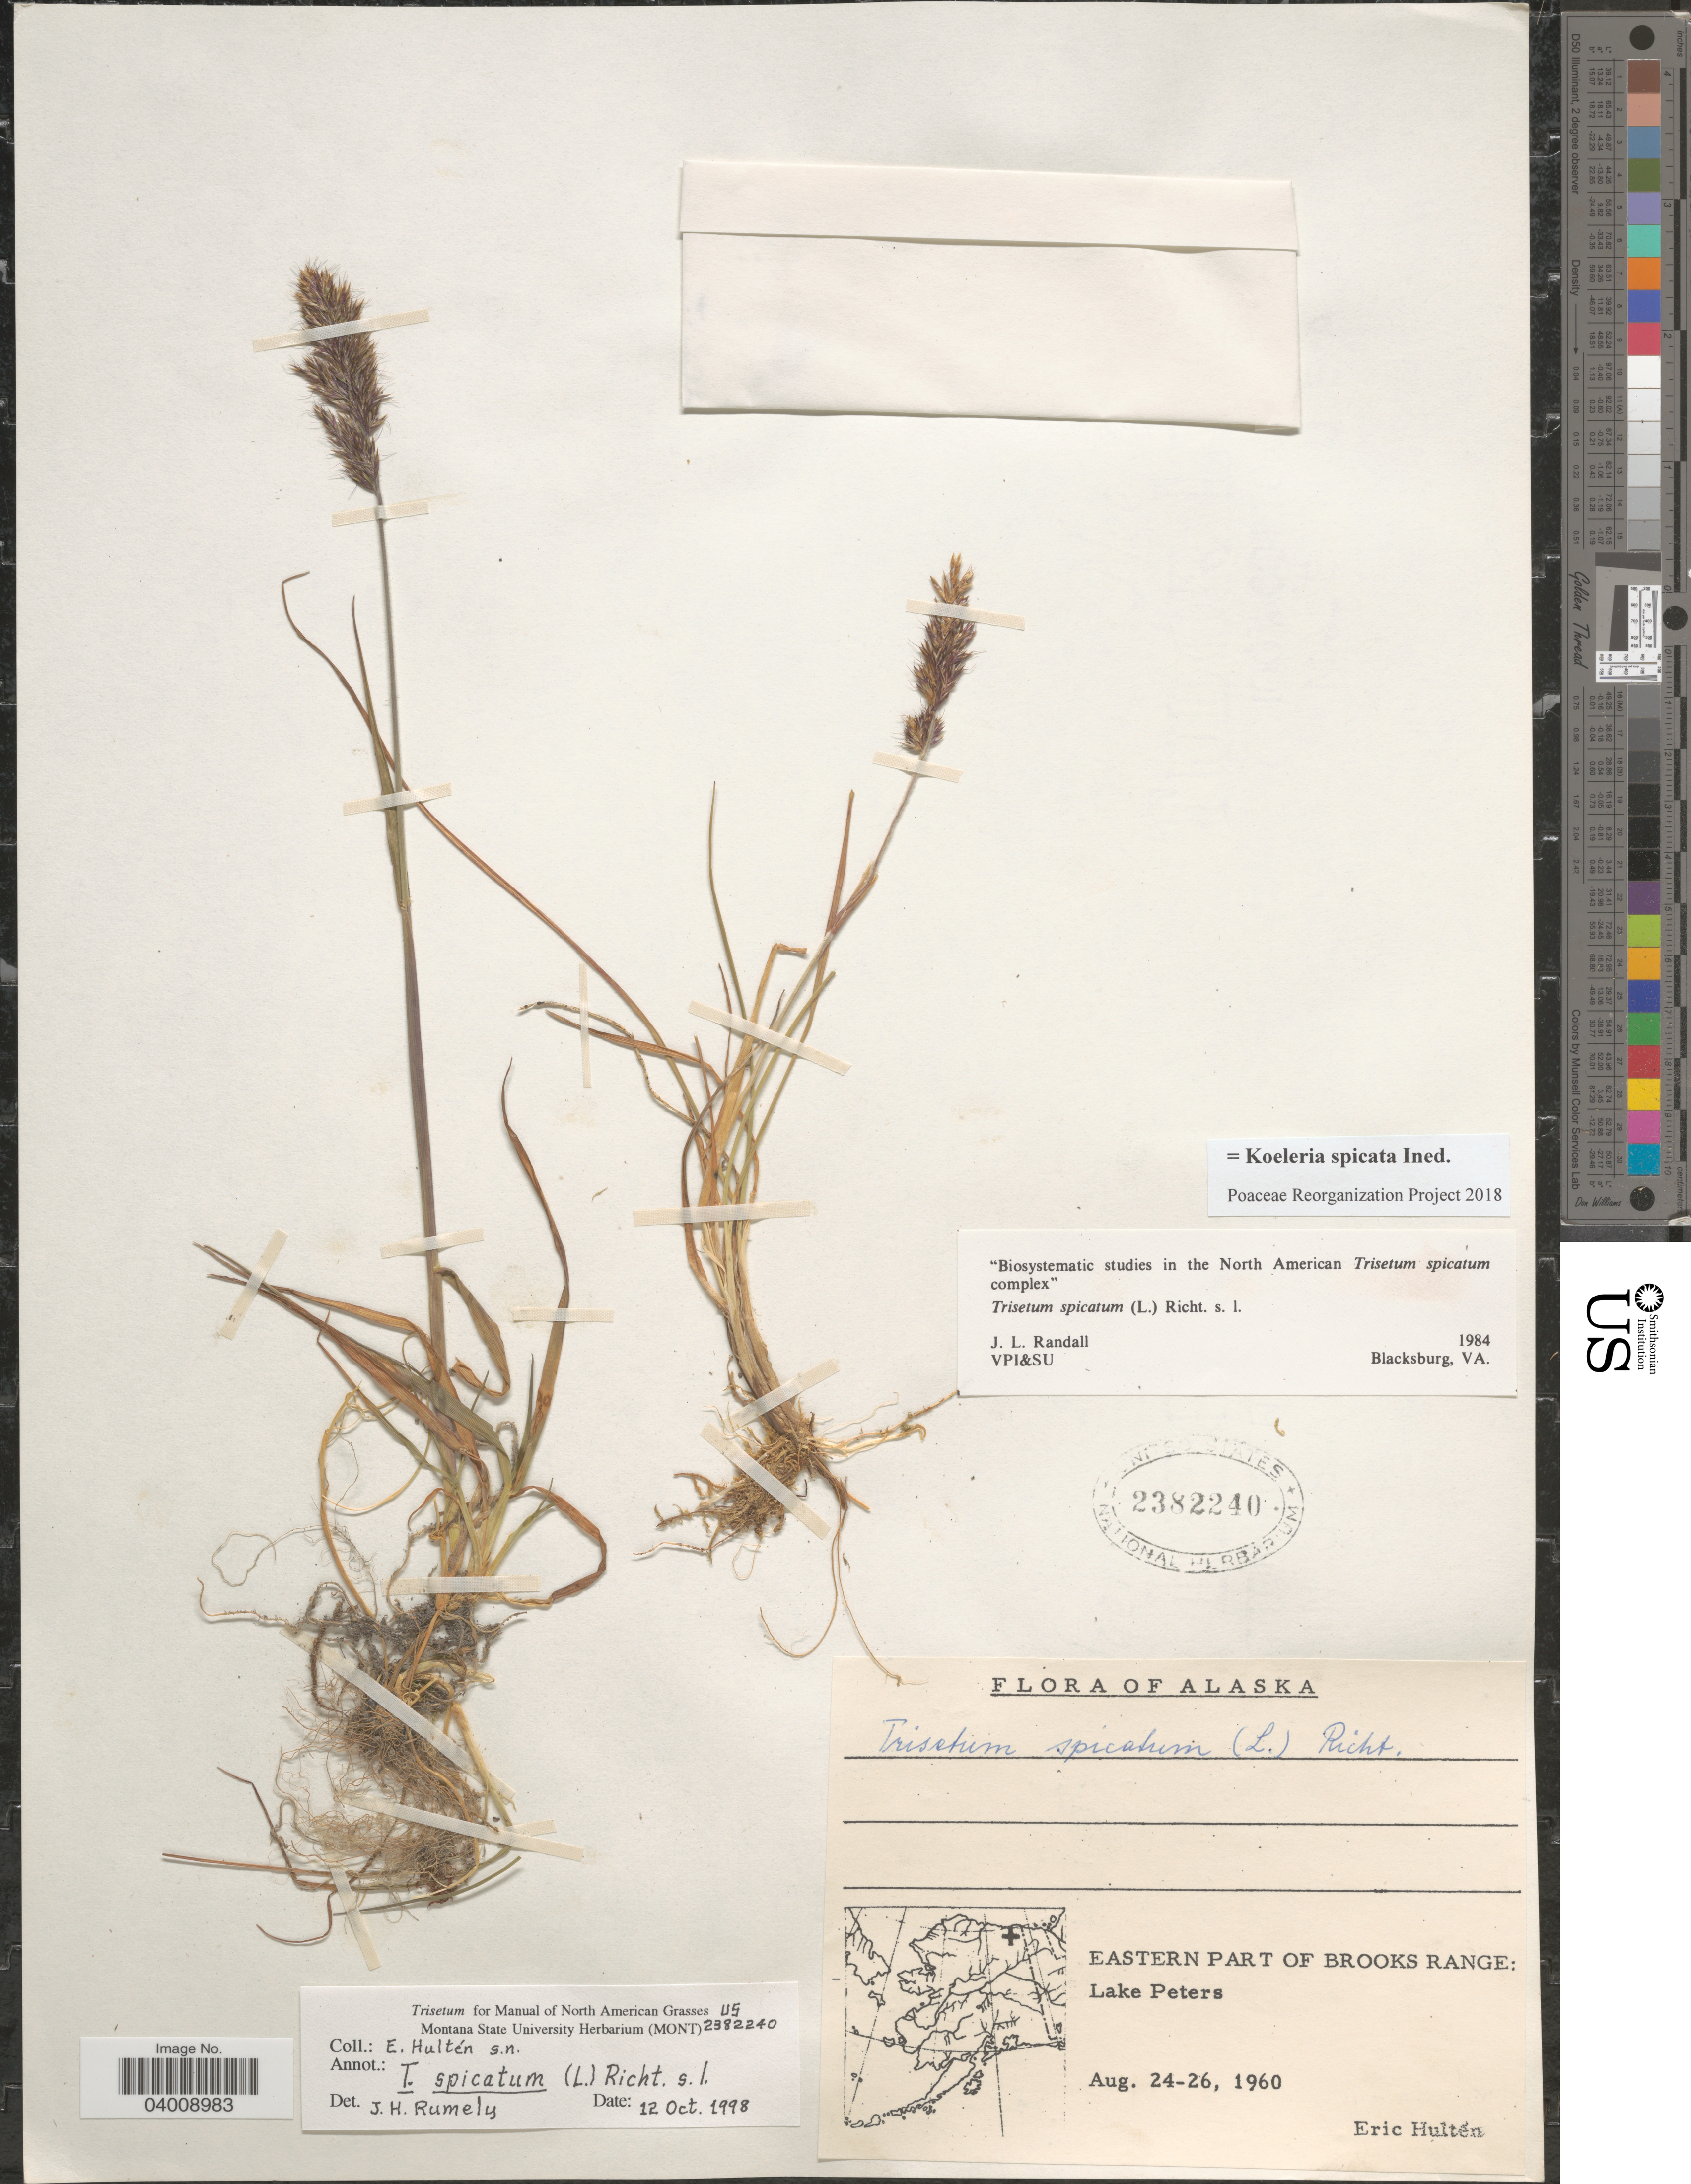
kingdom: Plantae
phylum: Tracheophyta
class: Liliopsida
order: Poales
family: Poaceae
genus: Koeleria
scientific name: Koeleria spicata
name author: (L.) Barberá et al.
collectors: E. G. Hultén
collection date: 1960-08-24/1960-08-26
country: United States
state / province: Alaska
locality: Eastern Part of Brooks Range: Lake Peters.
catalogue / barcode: US 2382240